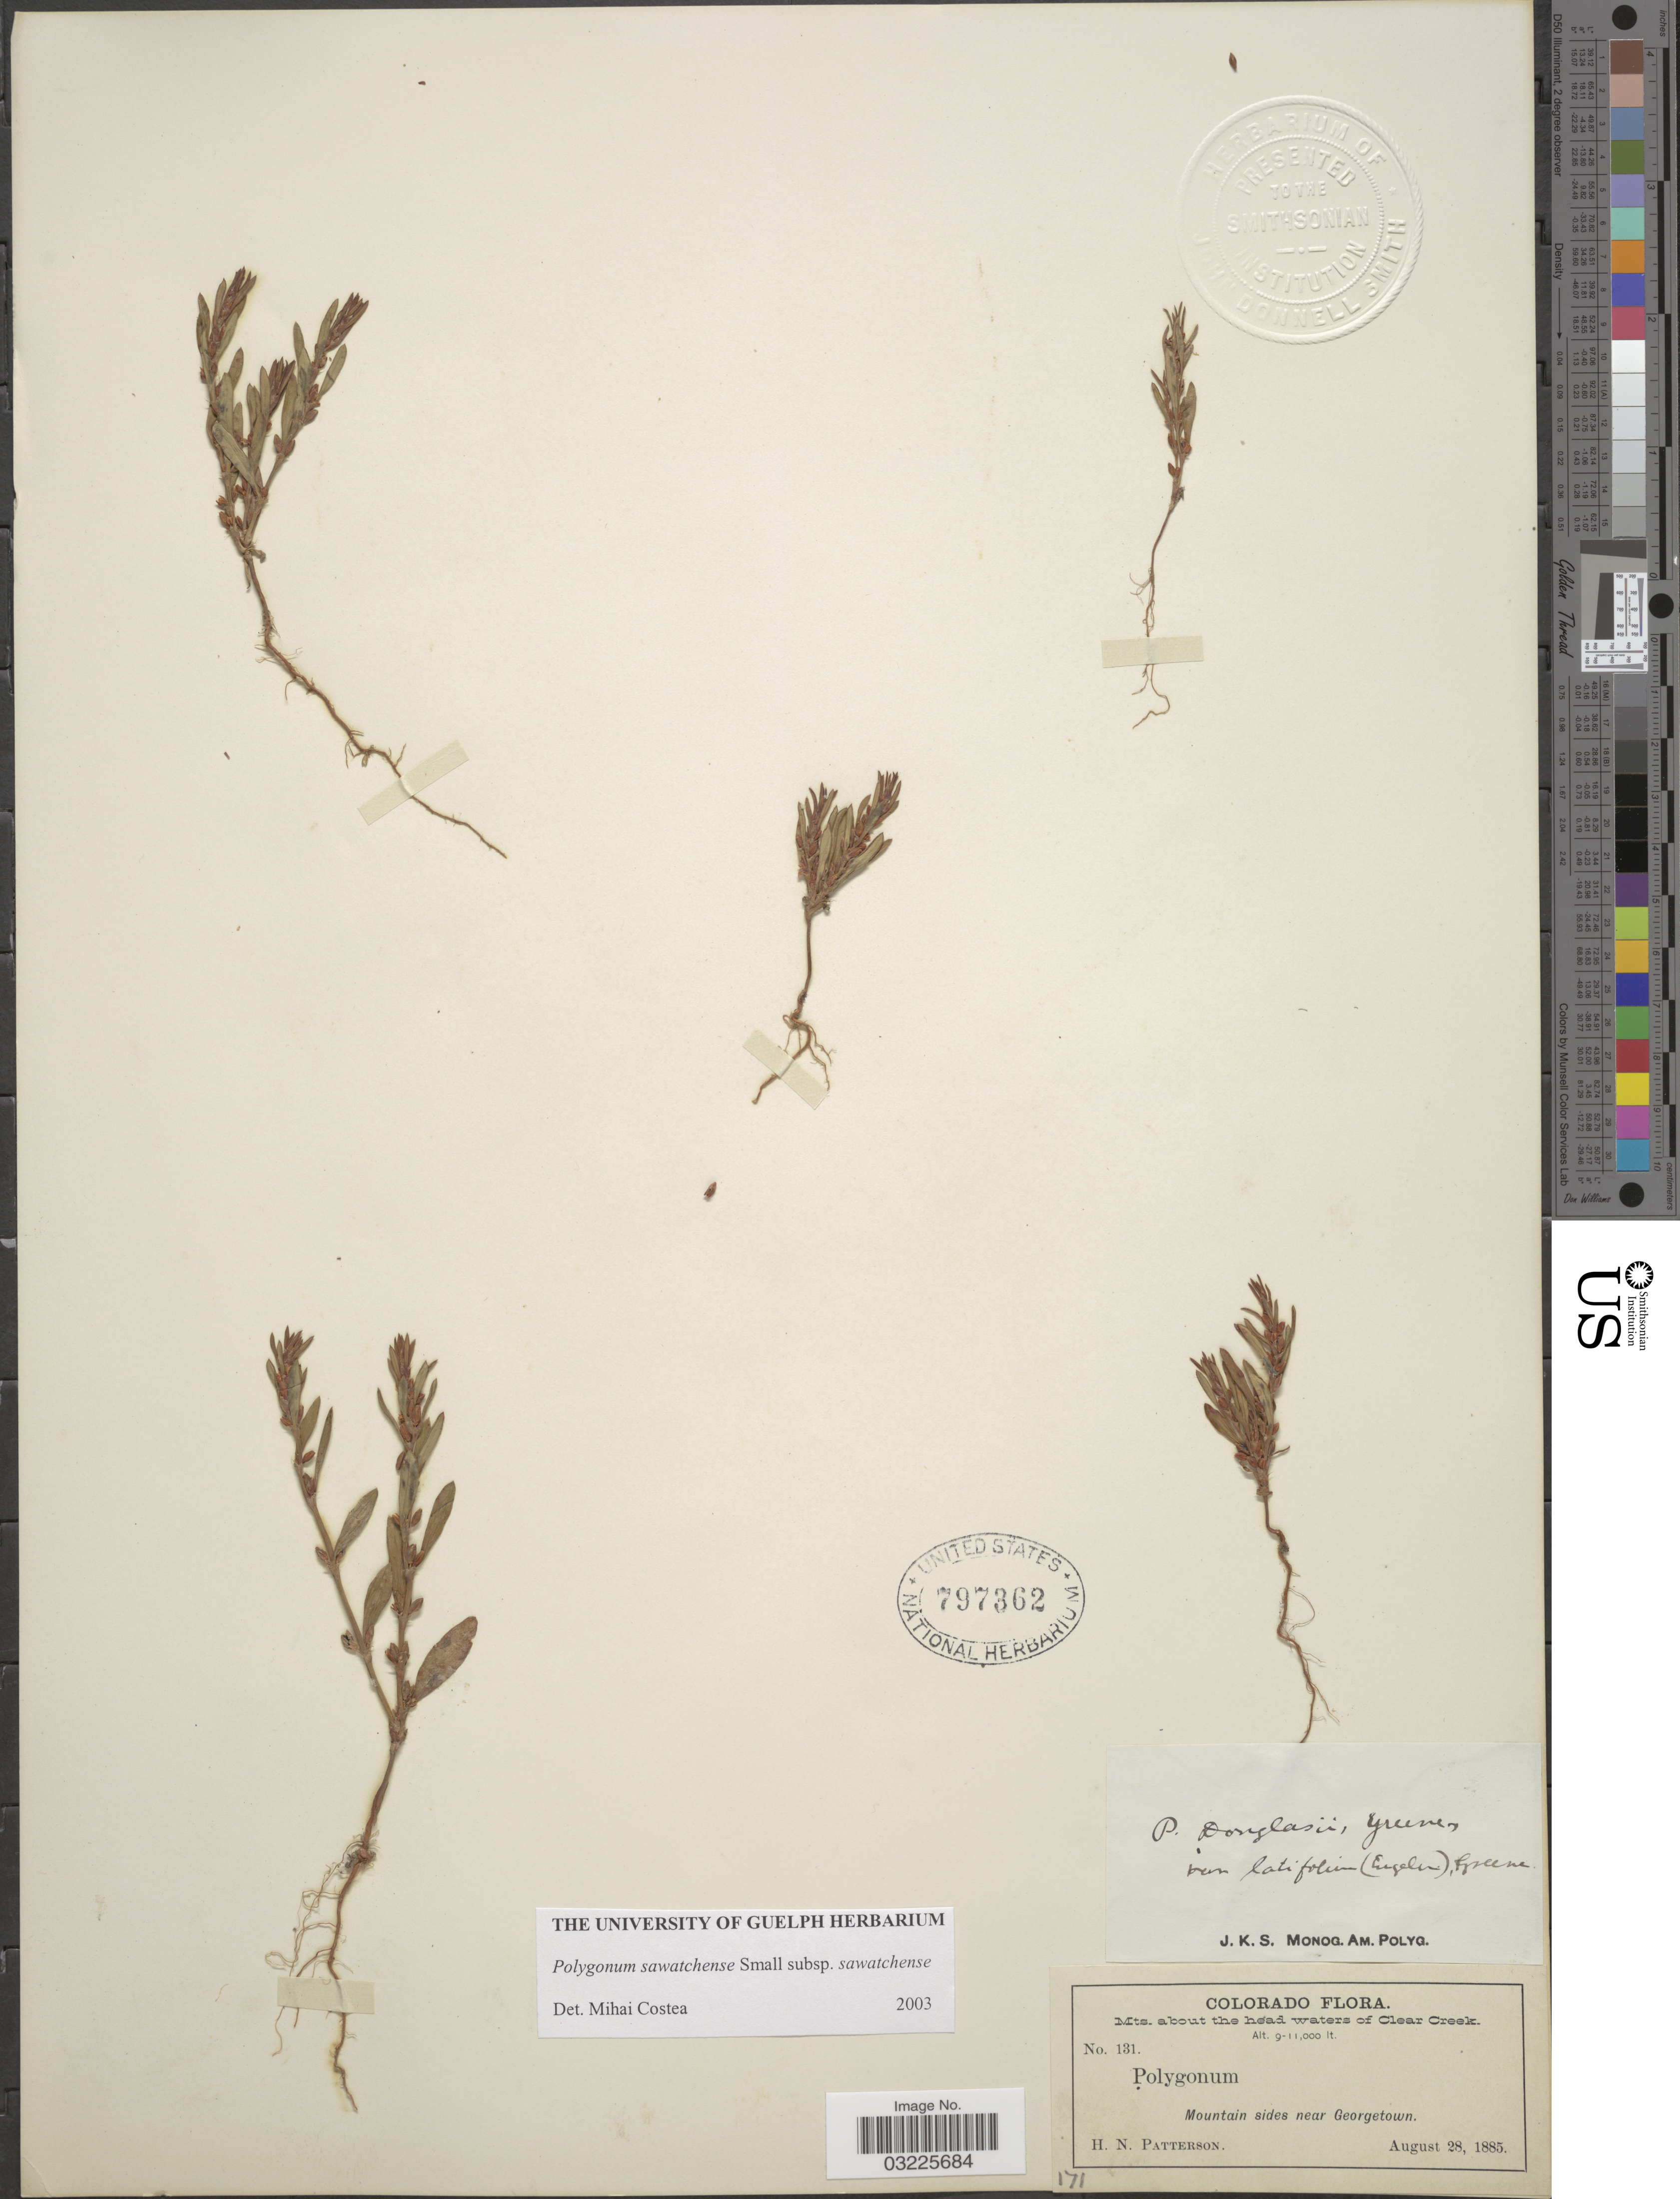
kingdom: Plantae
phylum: Tracheophyta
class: Magnoliopsida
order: Caryophyllales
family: Polygonaceae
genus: Polygonum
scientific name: Polygonum sawatchense subsp. sawatchense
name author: Small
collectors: H. N. Patterson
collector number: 131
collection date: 1885-08-28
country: United States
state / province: Colorado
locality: Mts. about the head waters of Clear Creek. Mountain sides near Georgetown.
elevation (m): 2743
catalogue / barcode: US 797362